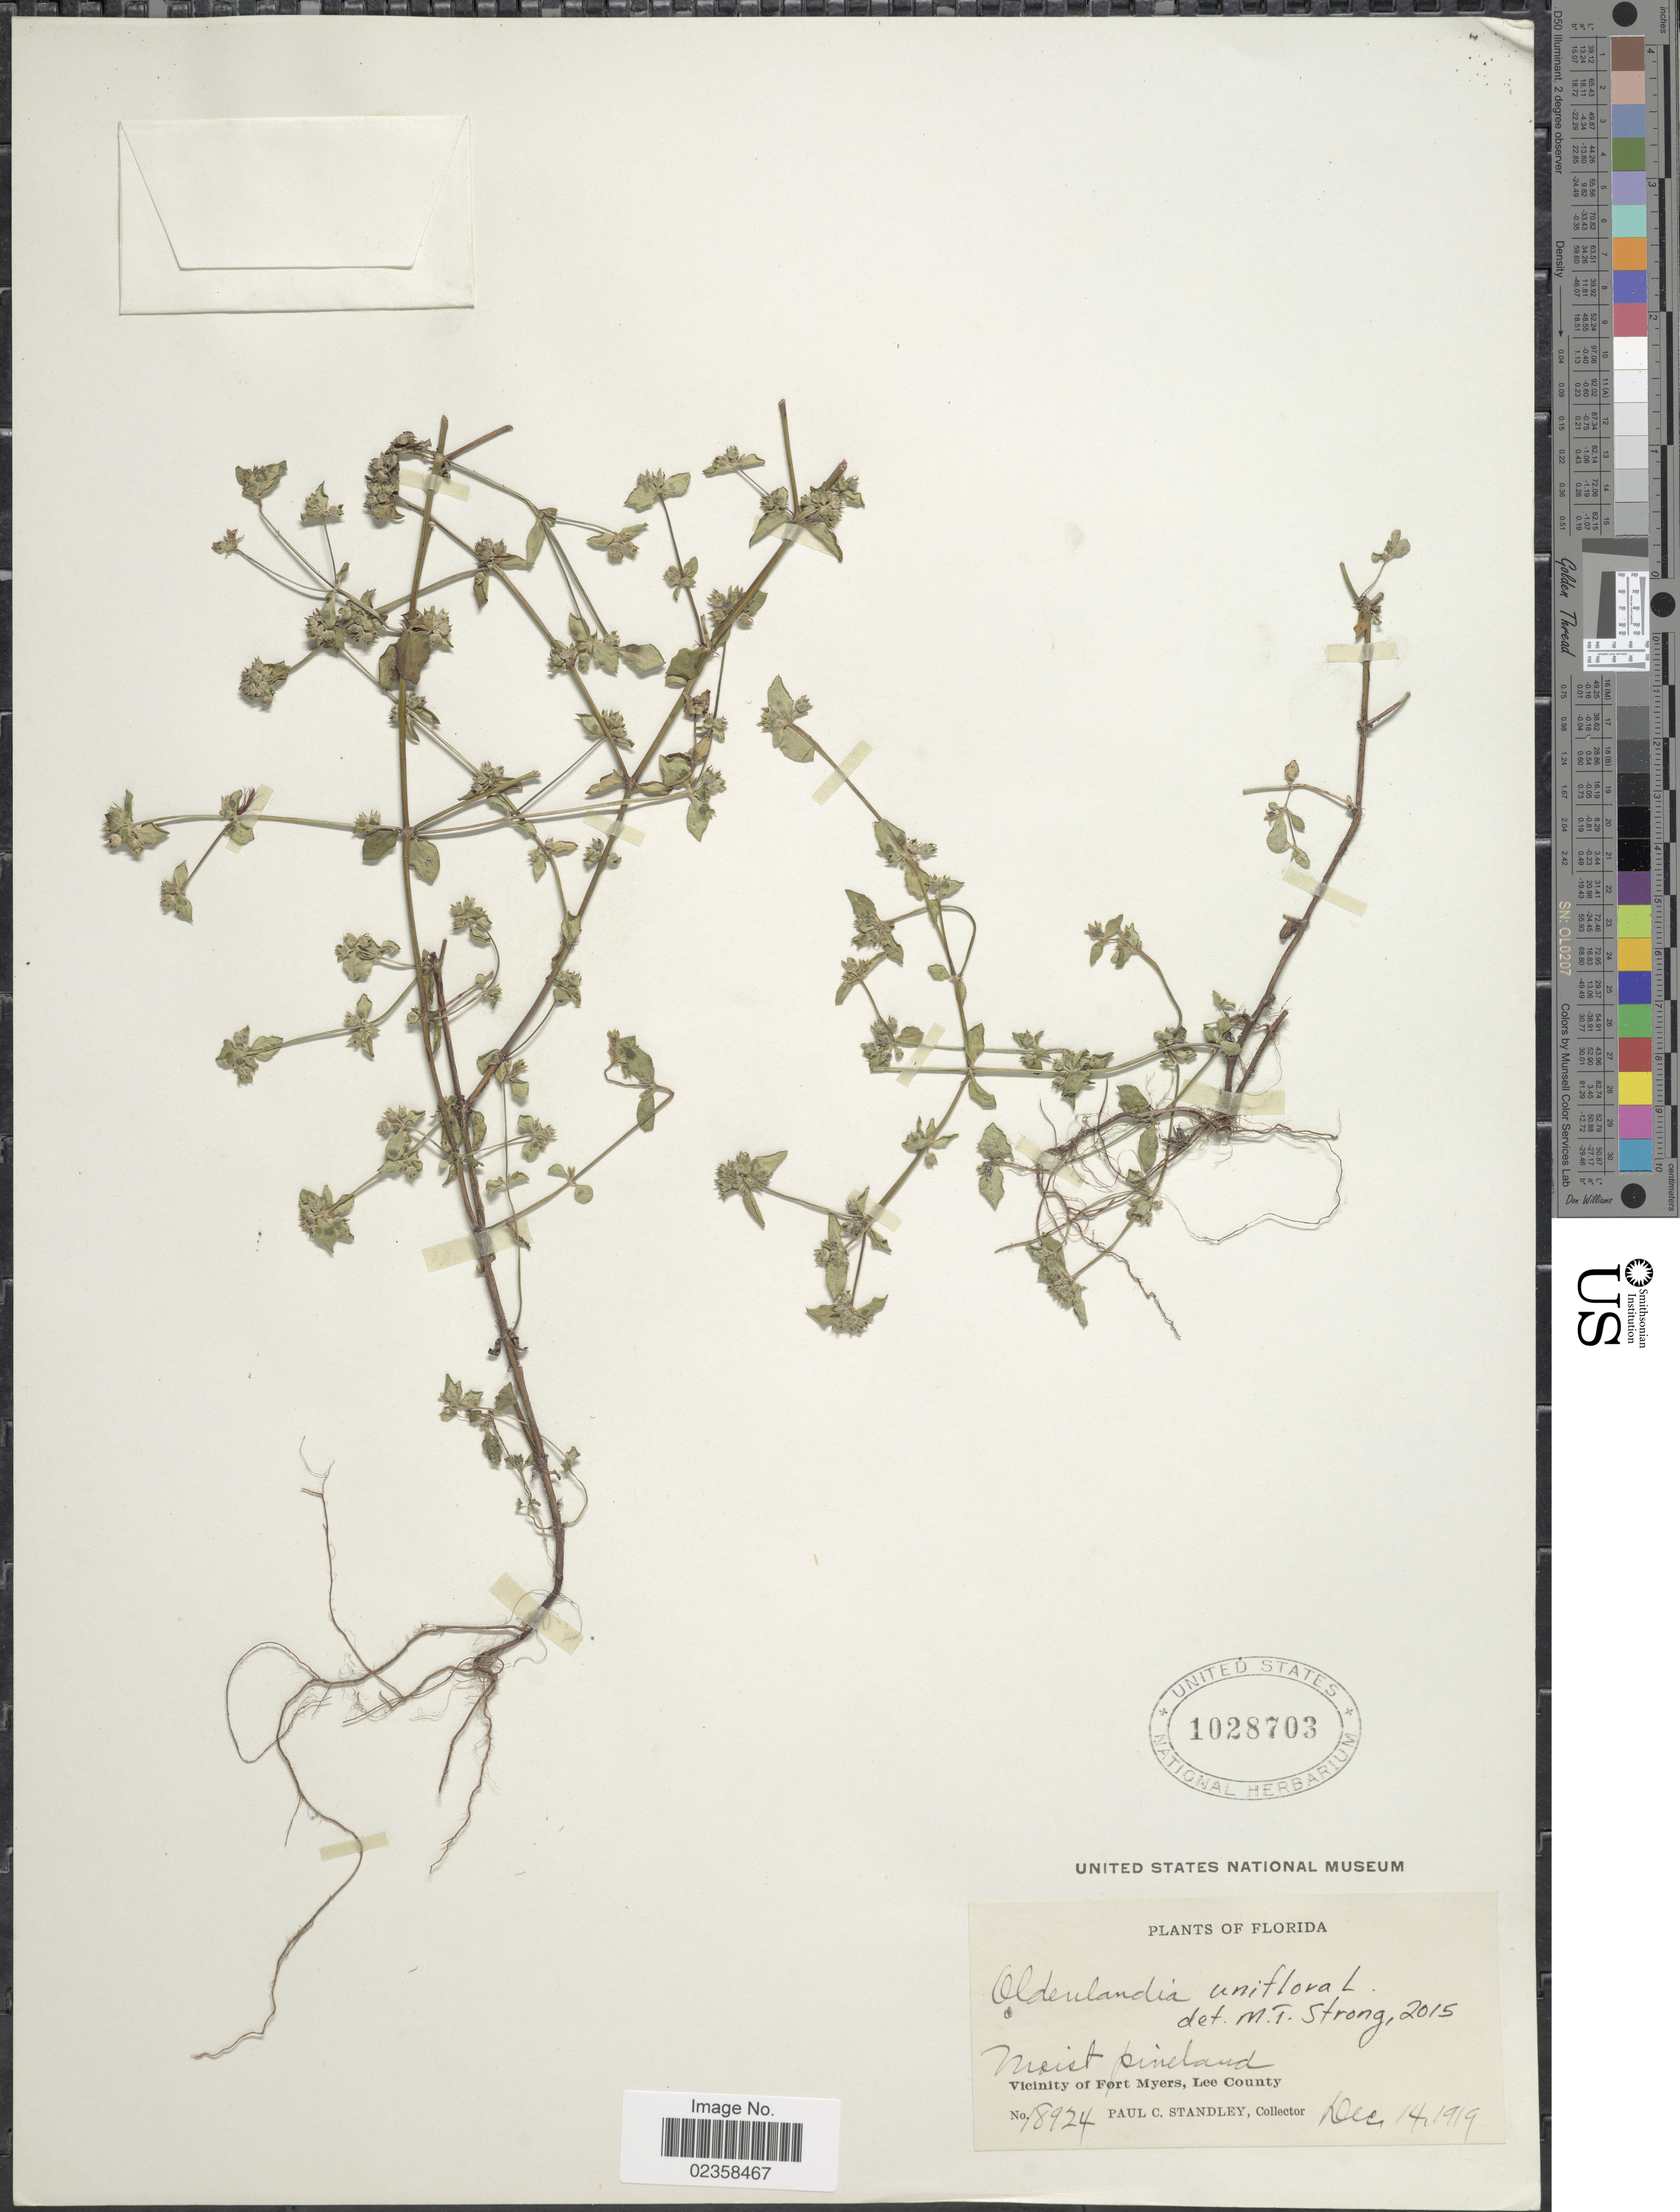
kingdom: Plantae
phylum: Tracheophyta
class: Magnoliopsida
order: Gentianales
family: Rubiaceae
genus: Oldenlandia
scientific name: Oldenlandia uniflora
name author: L.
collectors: P. C. Standley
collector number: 18924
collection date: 1919-12-14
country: United States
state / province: Florida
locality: Vicinity of Fort Myers, Lee County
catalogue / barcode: US 1028703